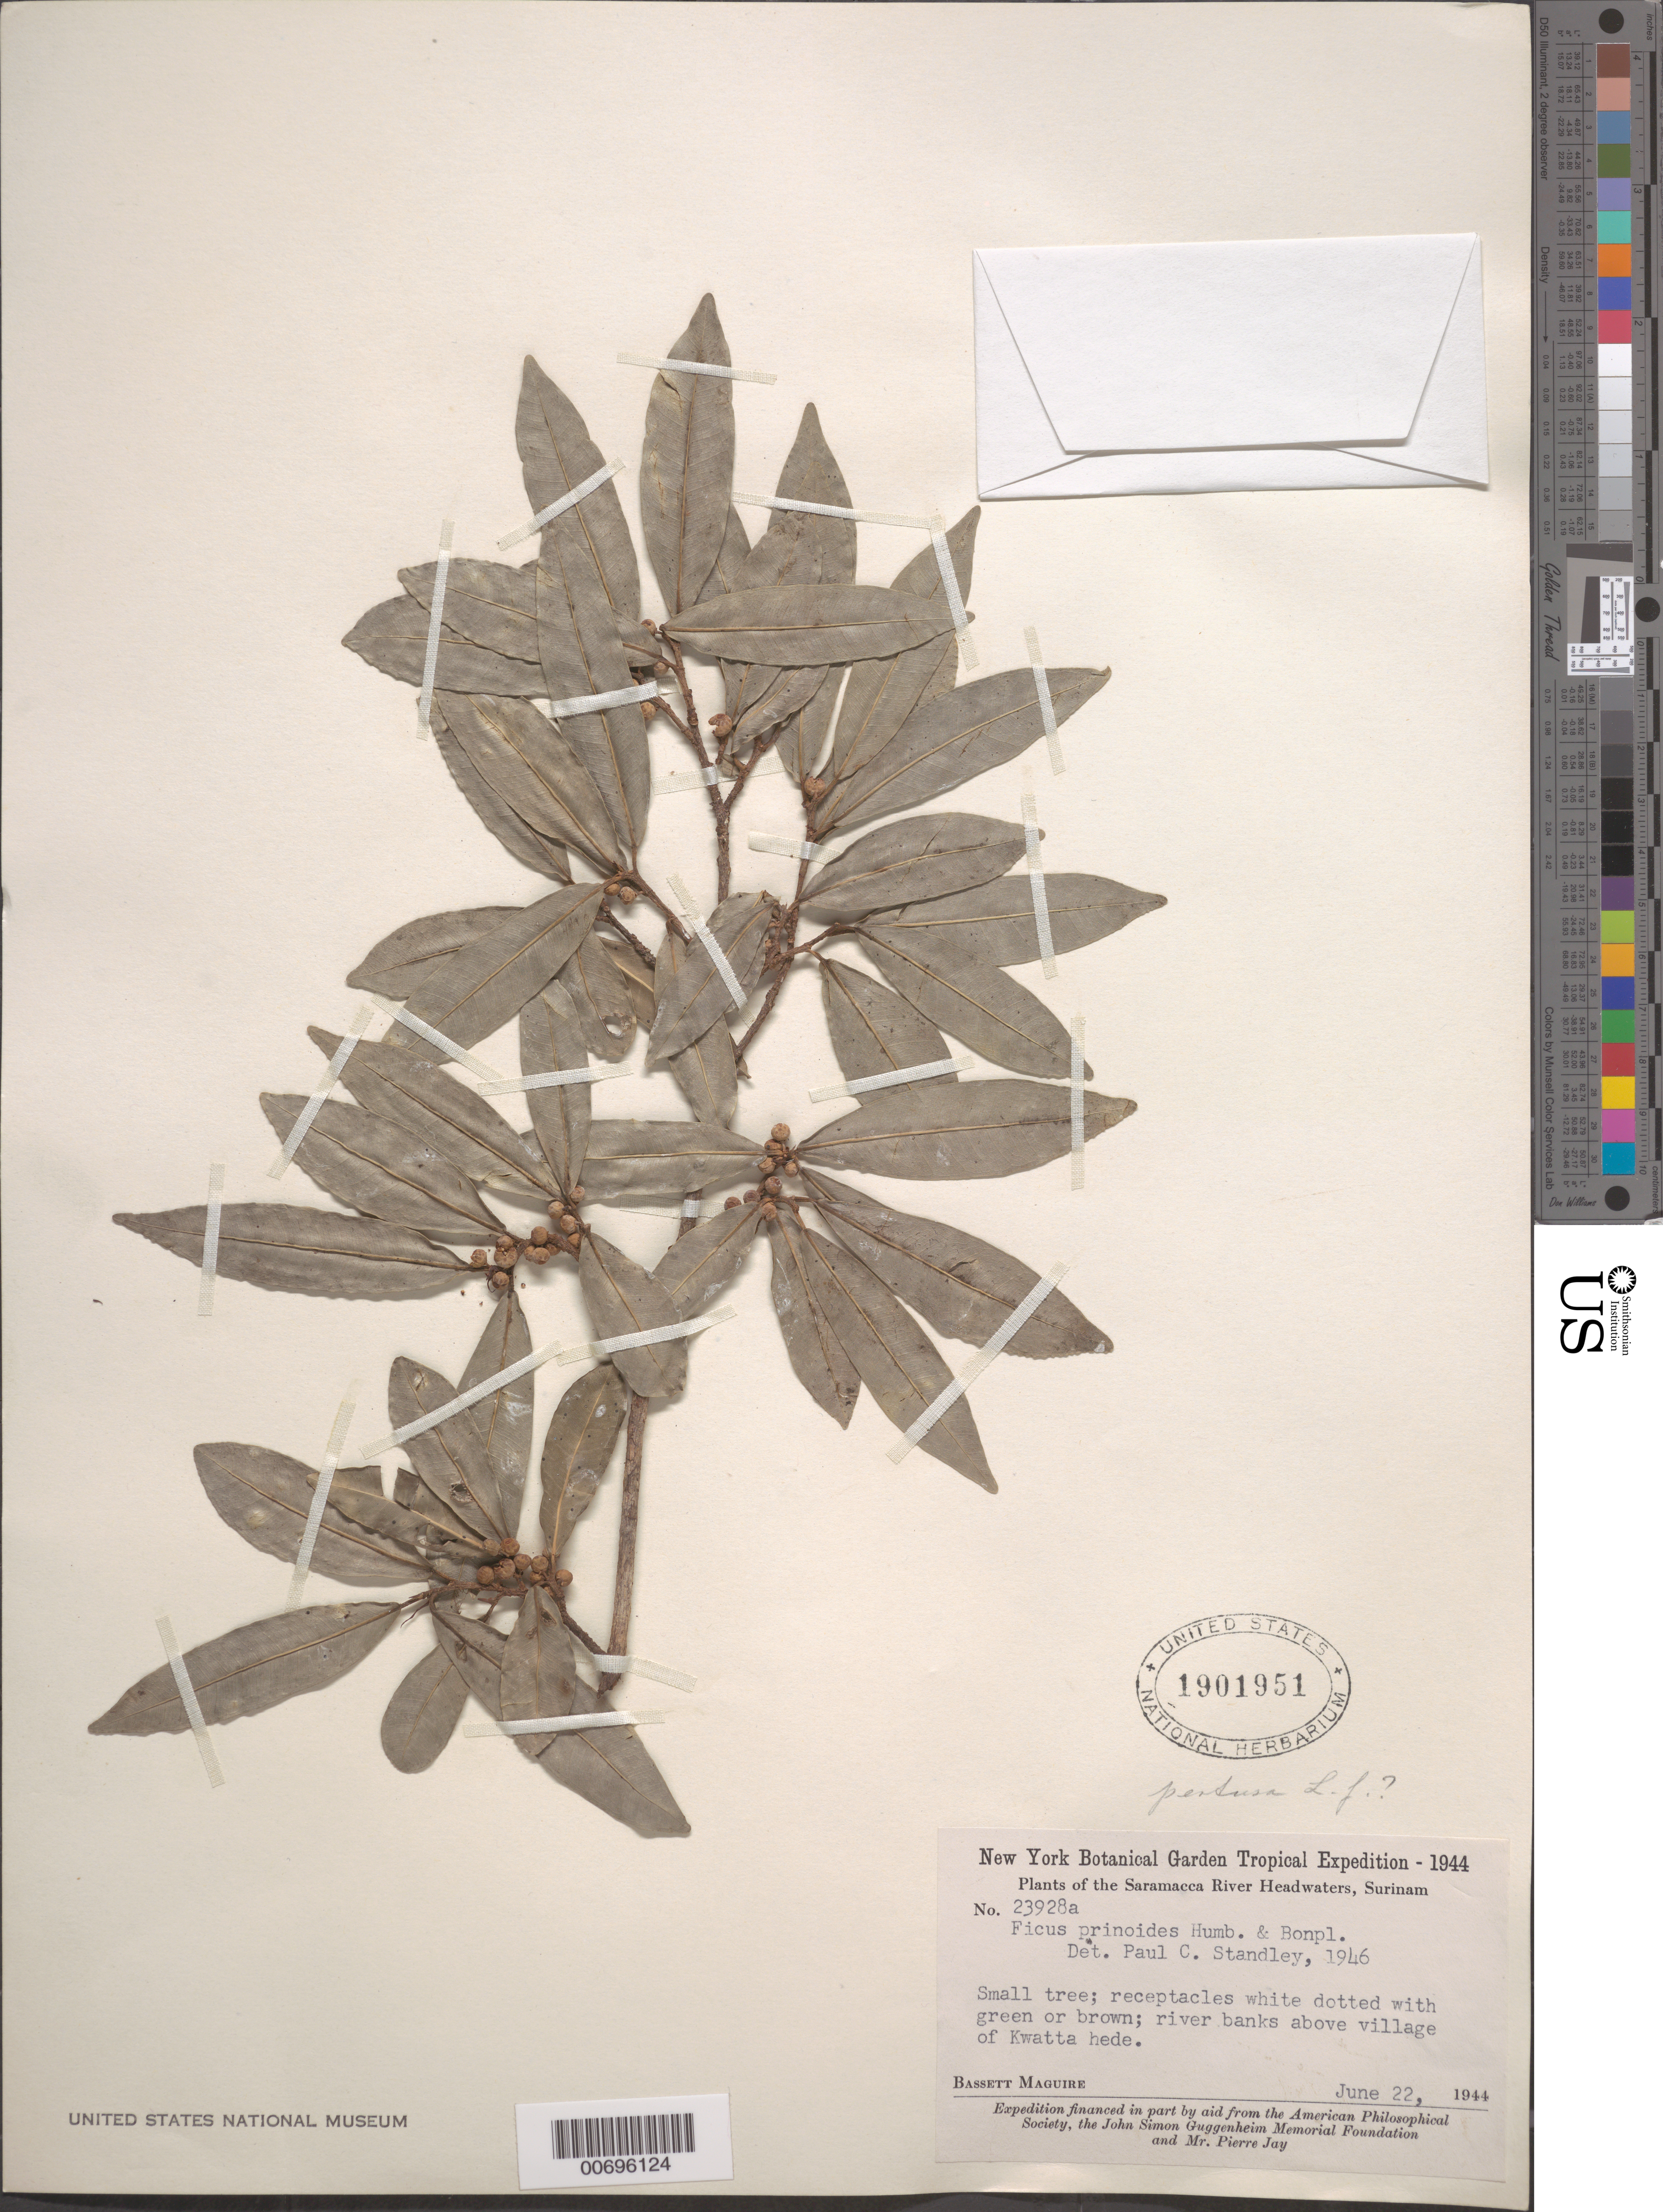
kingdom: Plantae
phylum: Tracheophyta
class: Magnoliopsida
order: Rosales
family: Moraceae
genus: Ficus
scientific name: Ficus prinoides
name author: Humb. & Kunth ex Willd.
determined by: Standley, Paul C.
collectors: B. Maguire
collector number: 23928 a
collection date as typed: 22-Jun-44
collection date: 1944-06-22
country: Suriname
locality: Saramacca River, above Kwatta hede village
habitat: River banks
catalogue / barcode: US 1901951